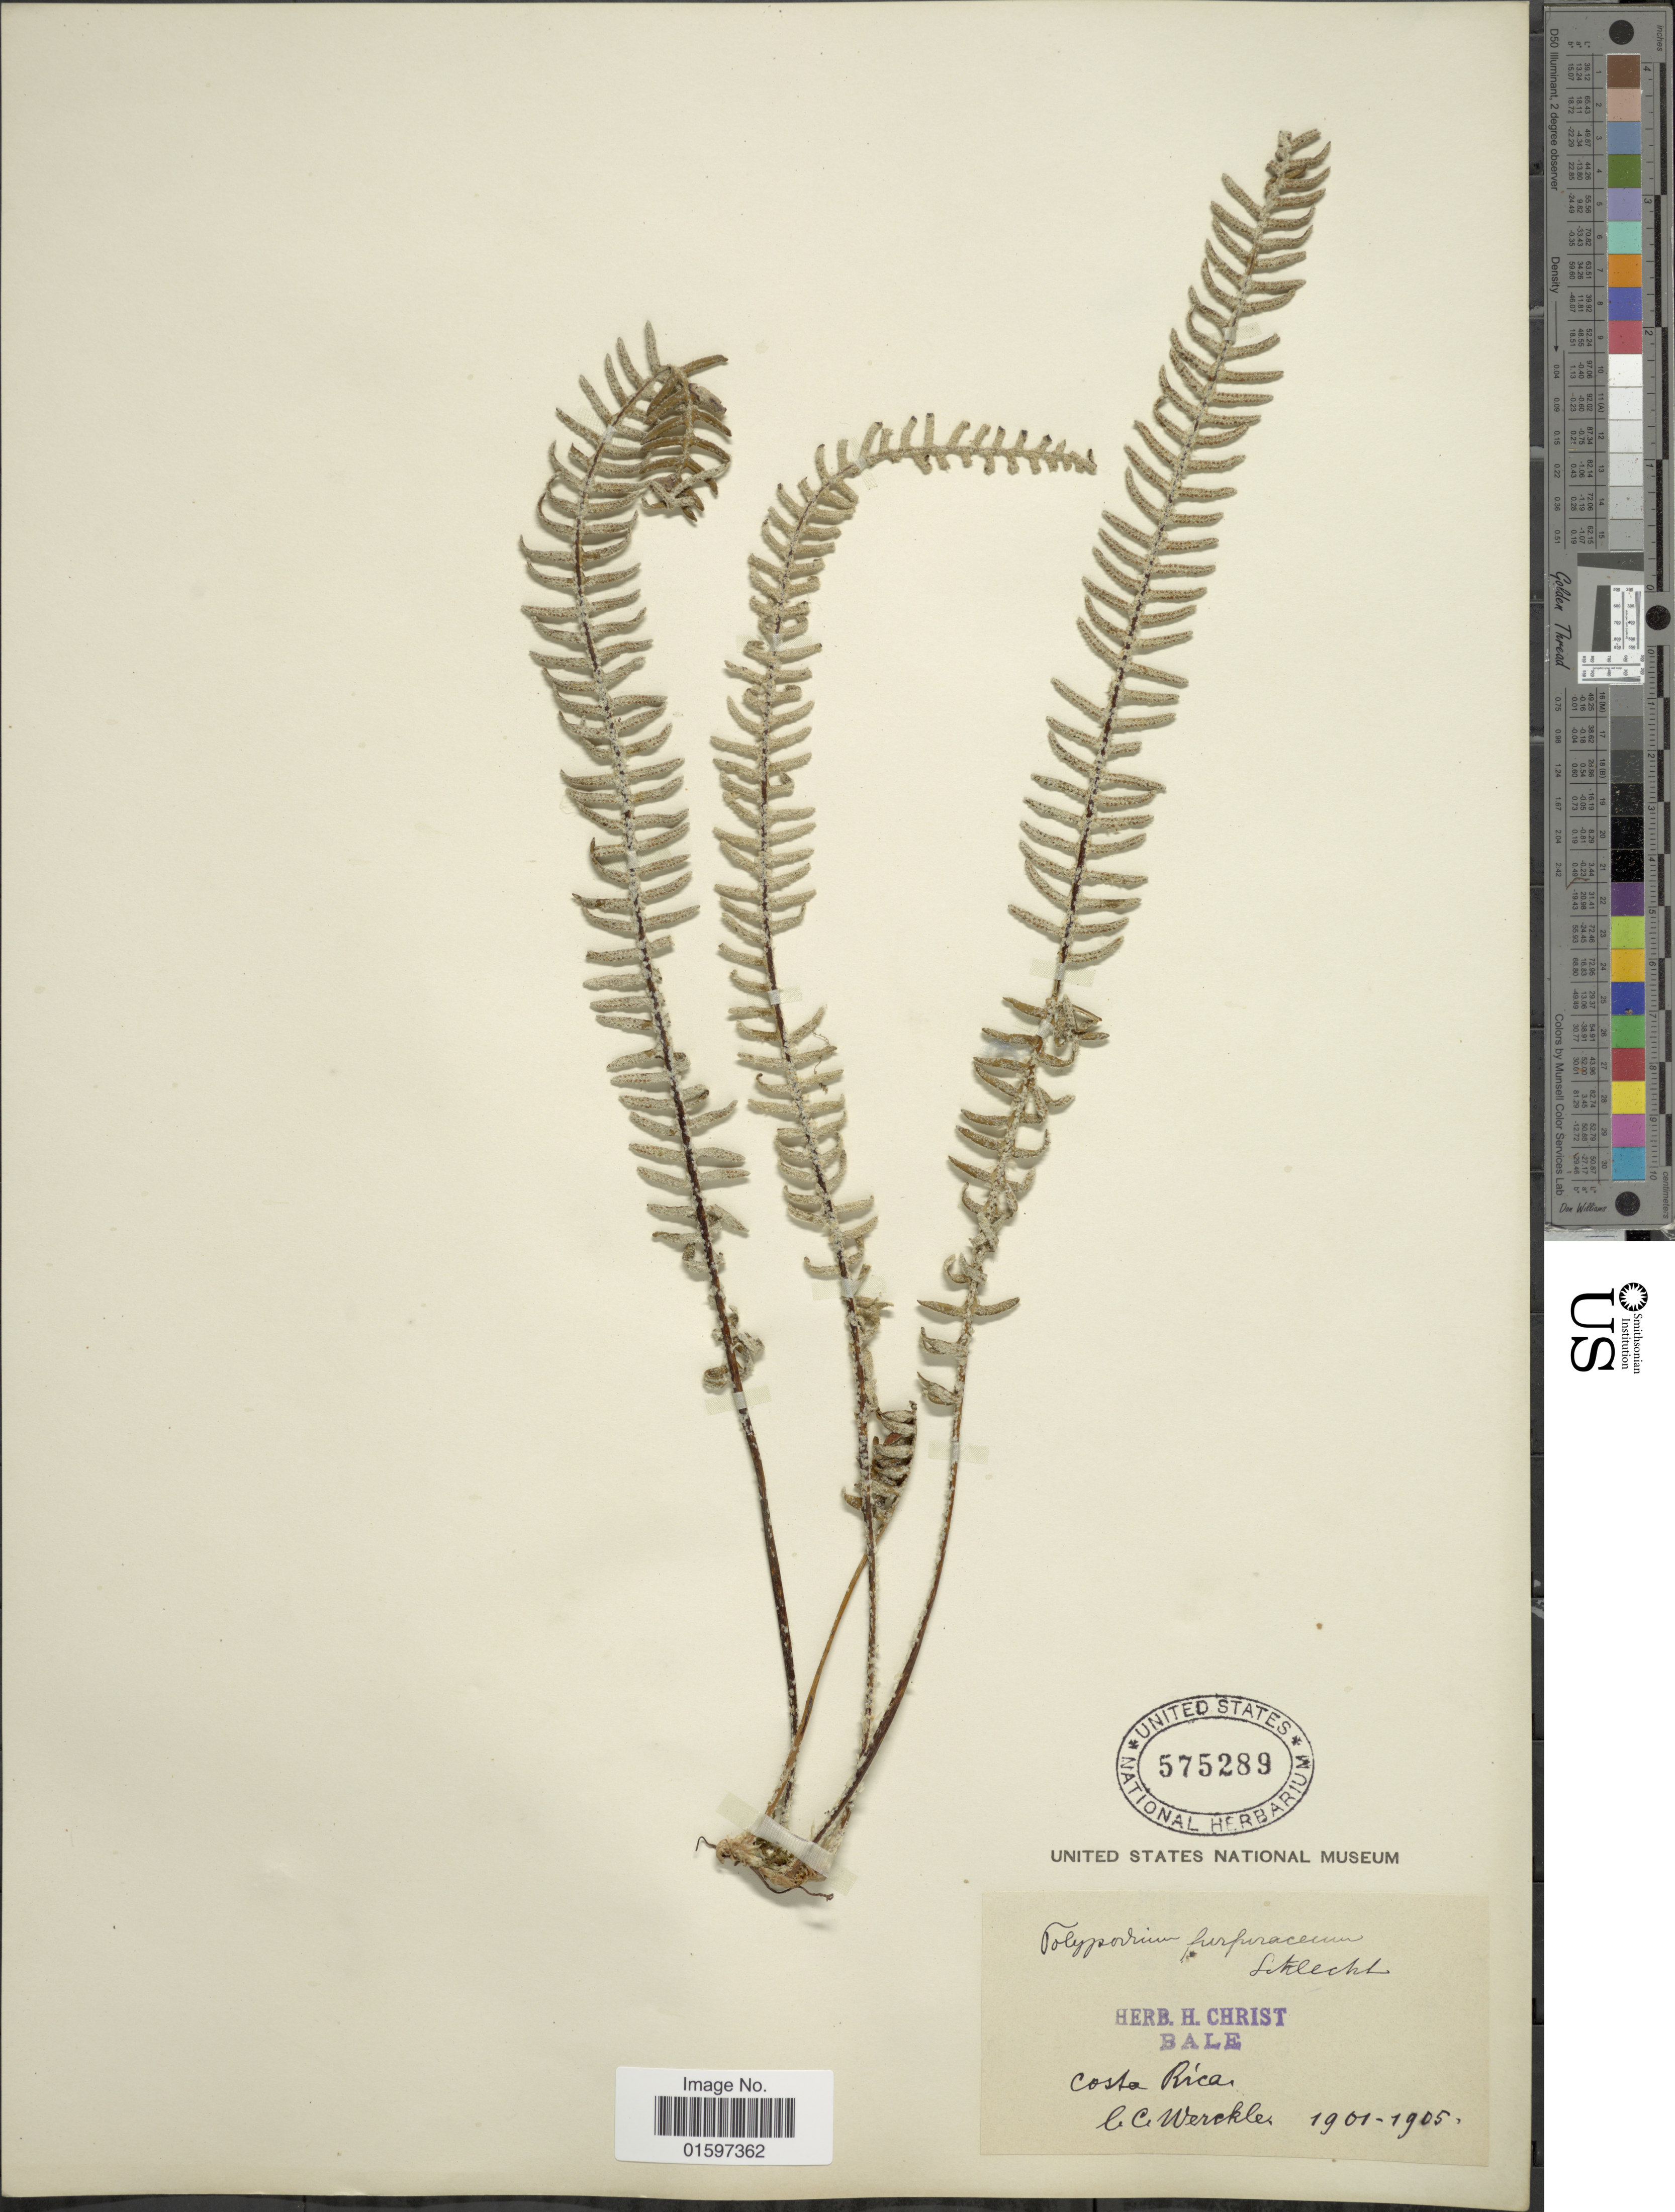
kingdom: Plantae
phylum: Tracheophyta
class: Polypodiopsida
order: Polypodiales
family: Polypodiaceae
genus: Pleopeltis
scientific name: Pleopeltis furfuracea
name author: (Schltdl. & Cham.) A.R. Sm. & Tejero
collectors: A. Tonduz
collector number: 17597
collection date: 1913-04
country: Costa Rica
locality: Sur les trones d'arbus á San Ramon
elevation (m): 1200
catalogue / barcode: US 763928